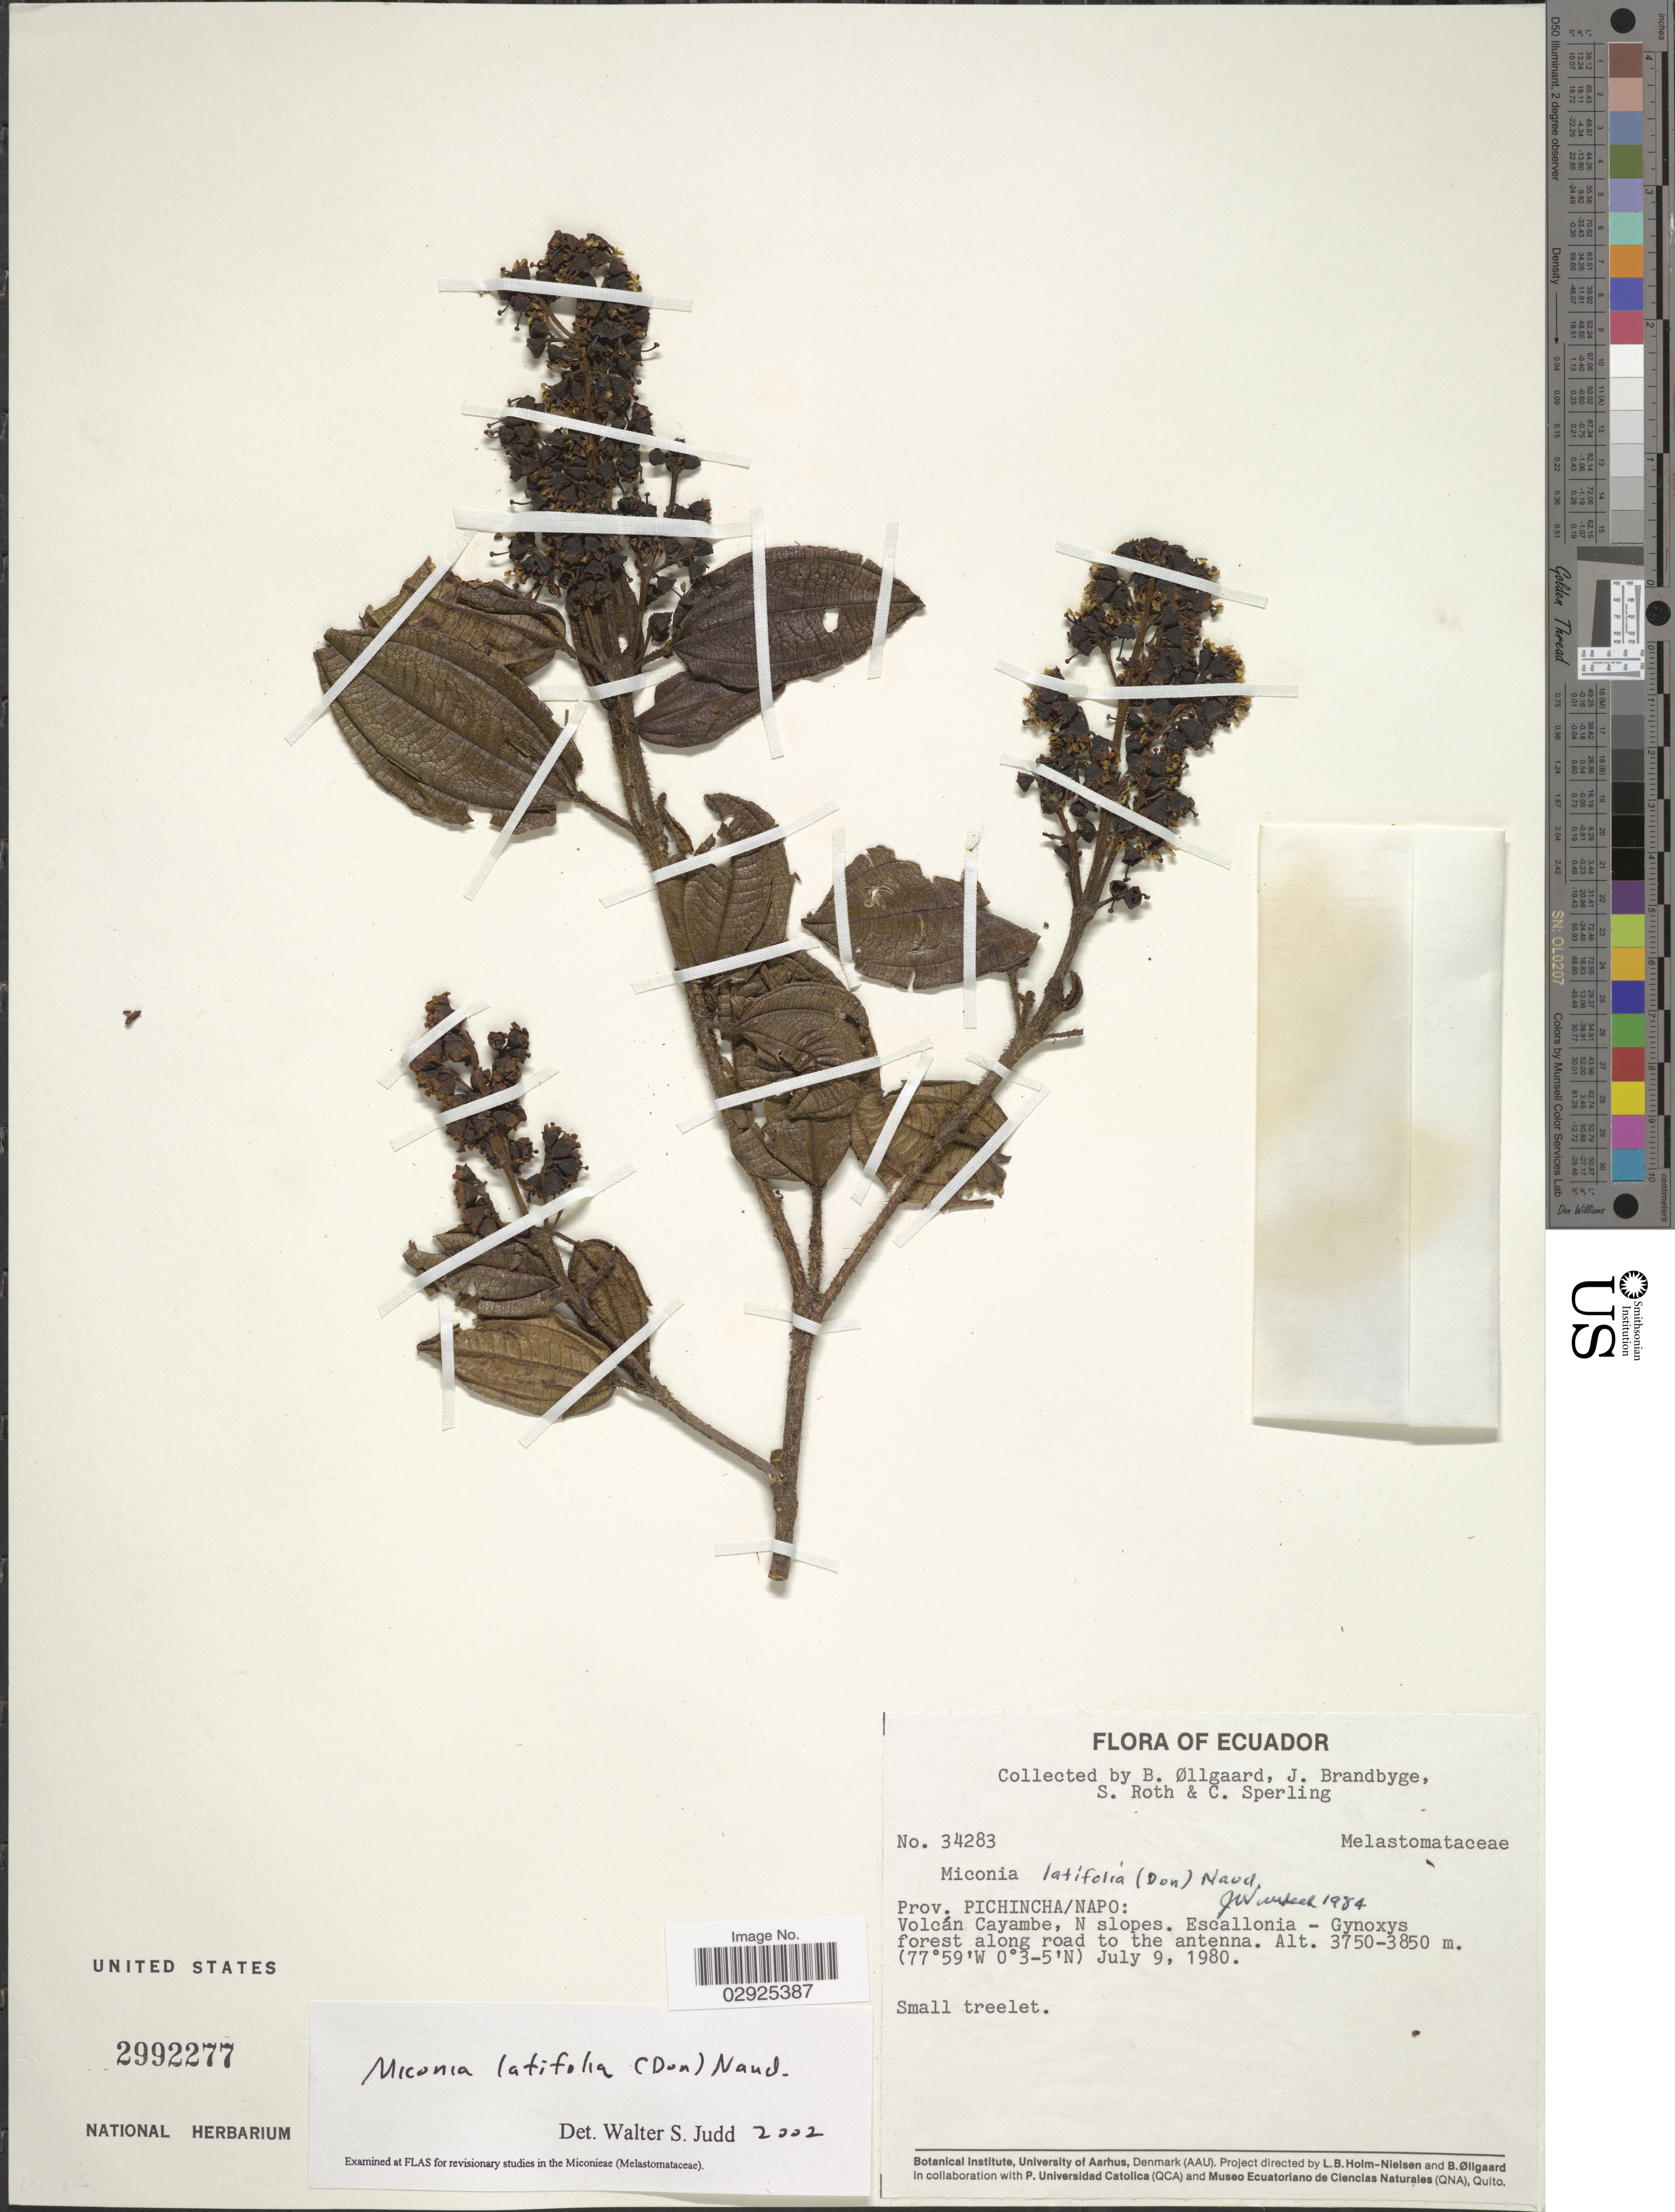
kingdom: Plantae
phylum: Tracheophyta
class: Magnoliopsida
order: Myrtales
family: Melastomataceae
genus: Miconia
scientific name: Miconia latifolia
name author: (D. Don) Naudin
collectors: B. Øllgaard, J. Brandbyge, S. Roth & C. Sperling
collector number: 34283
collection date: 1980-07-09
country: Ecuador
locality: Prov. Pichincha/Napo: Volcán Cayambe, N slopes, Escallonia - Gynoxys forest along road to the antenna.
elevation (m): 3750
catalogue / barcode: US 2992277